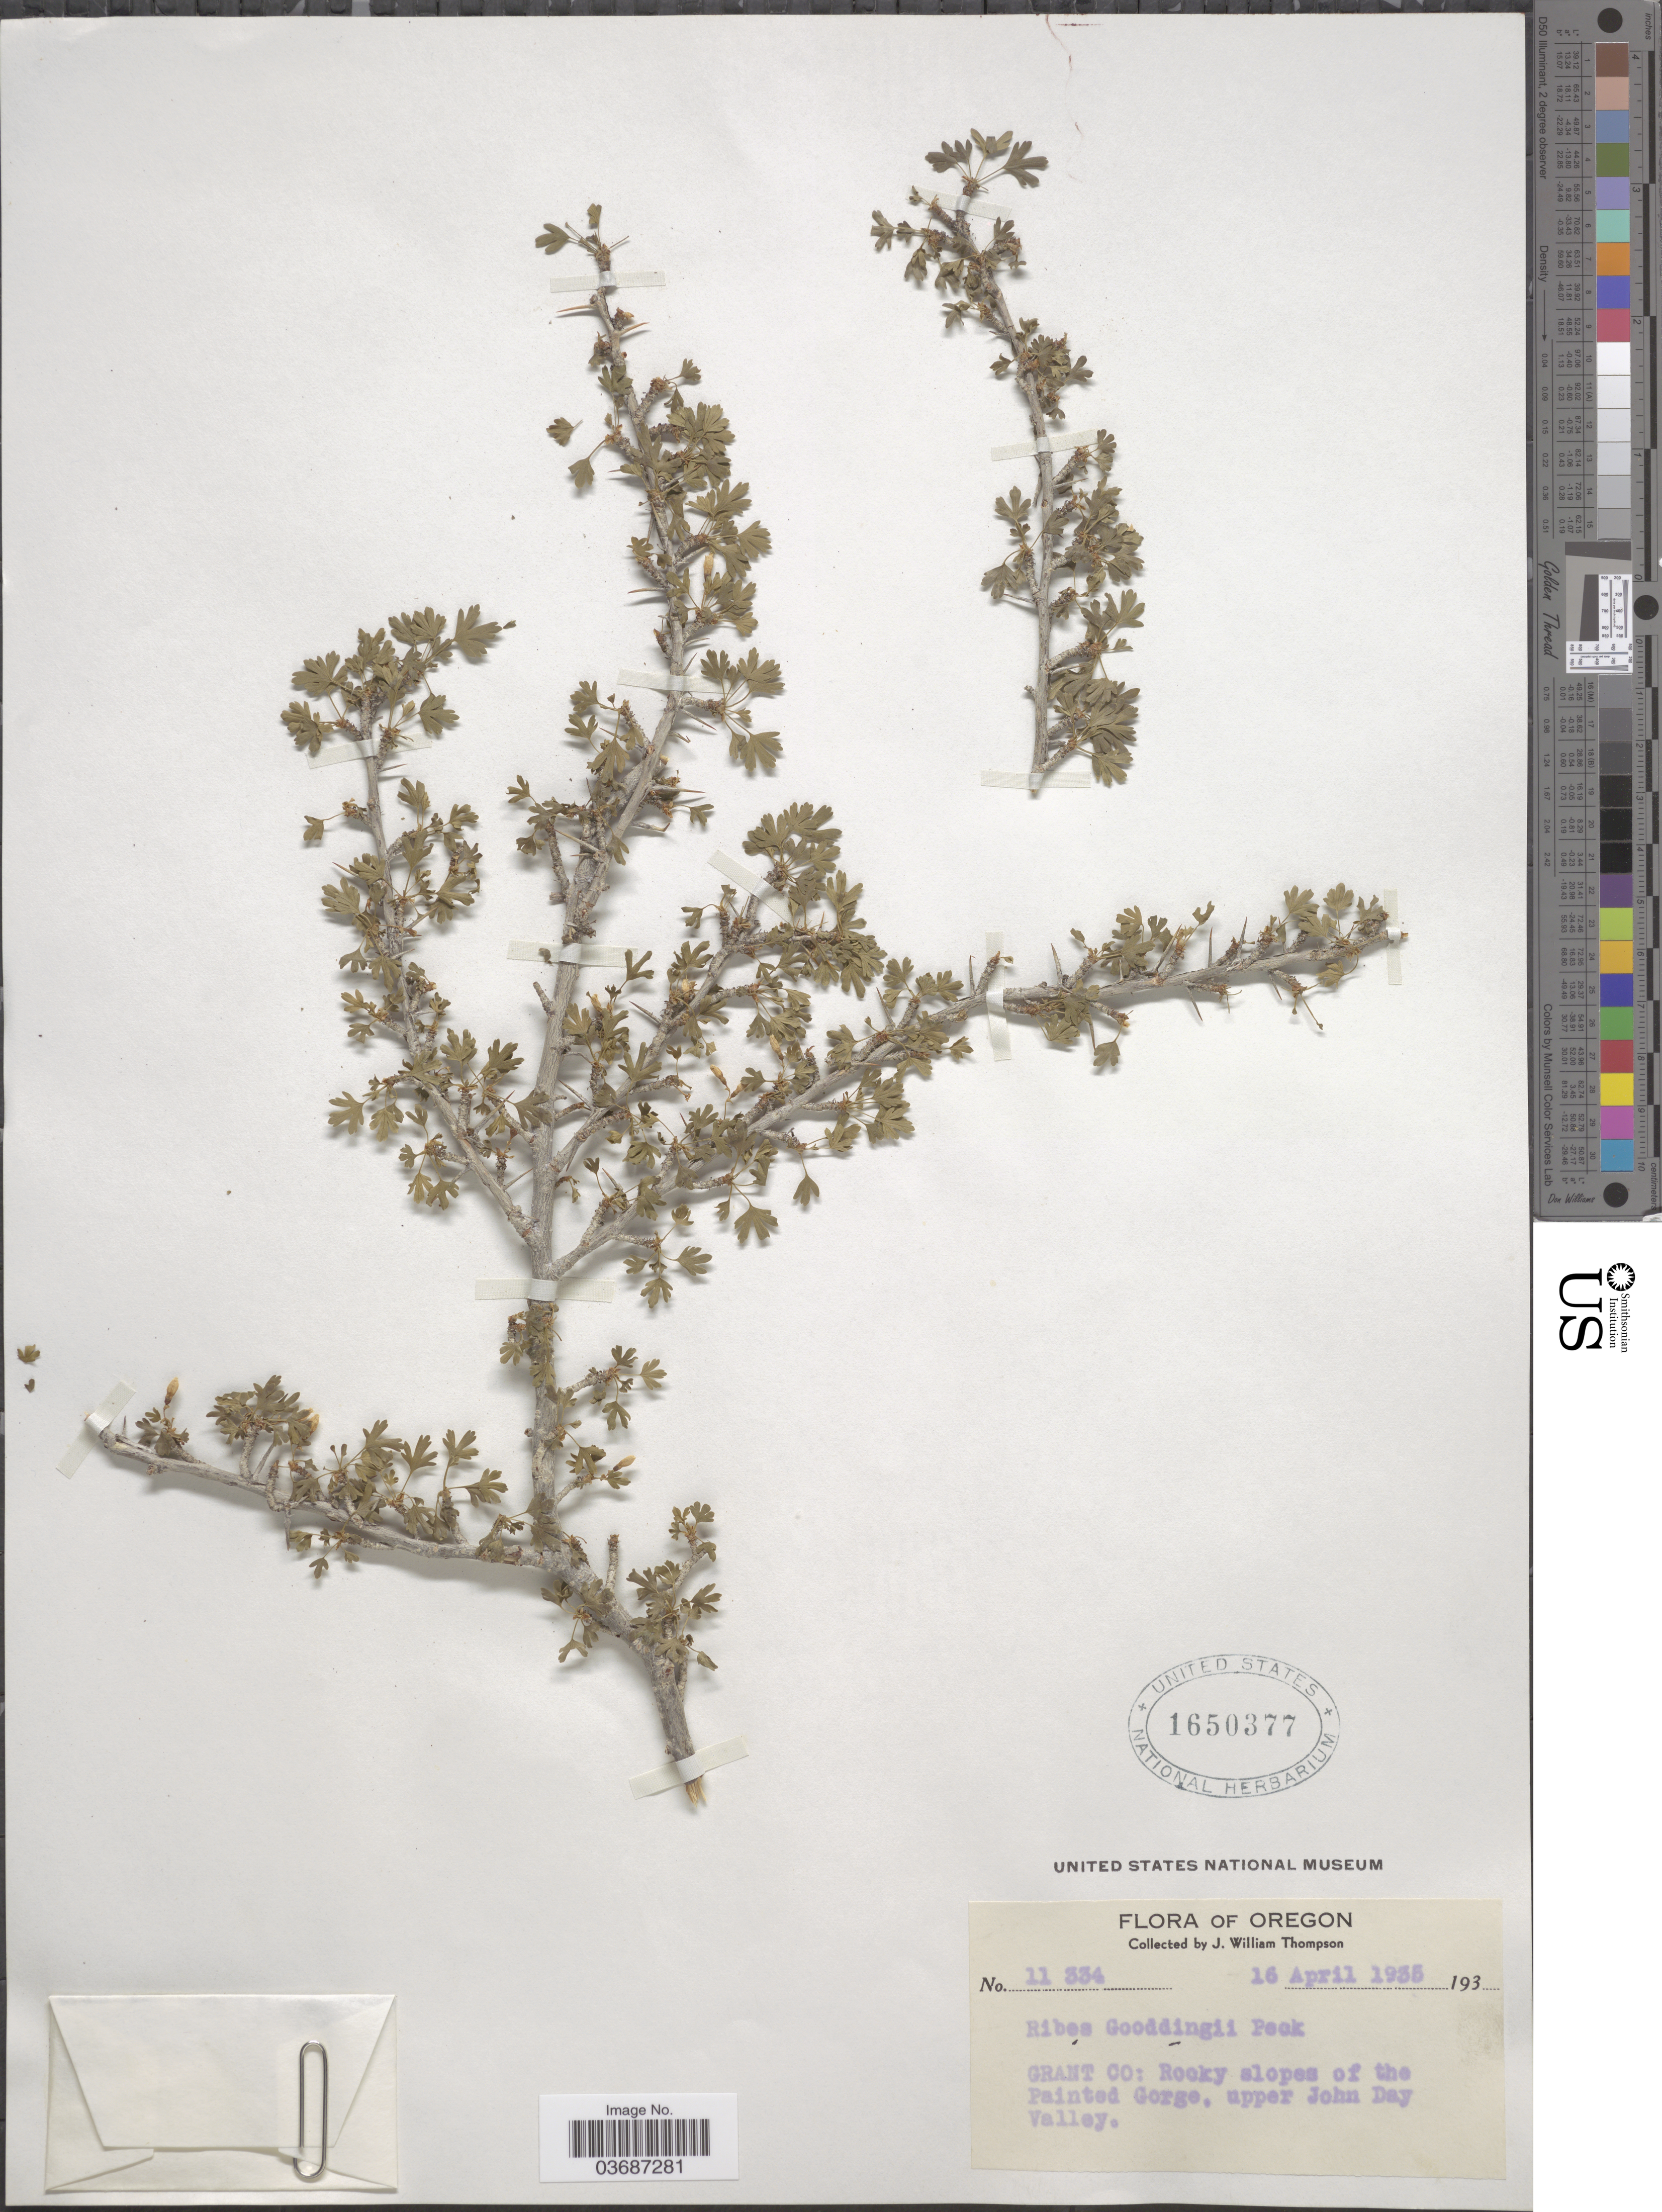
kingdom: Plantae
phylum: Tracheophyta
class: Magnoliopsida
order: Saxifragales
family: Grossulariaceae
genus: Ribes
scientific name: Ribes velutinum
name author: Greene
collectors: J. W. Thompson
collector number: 11334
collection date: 1935-04-16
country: United States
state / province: Oregon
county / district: Grant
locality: Grant Co: Rocky slopes of the Painted Gorge, upper John Day Valley.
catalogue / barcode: US 1650377